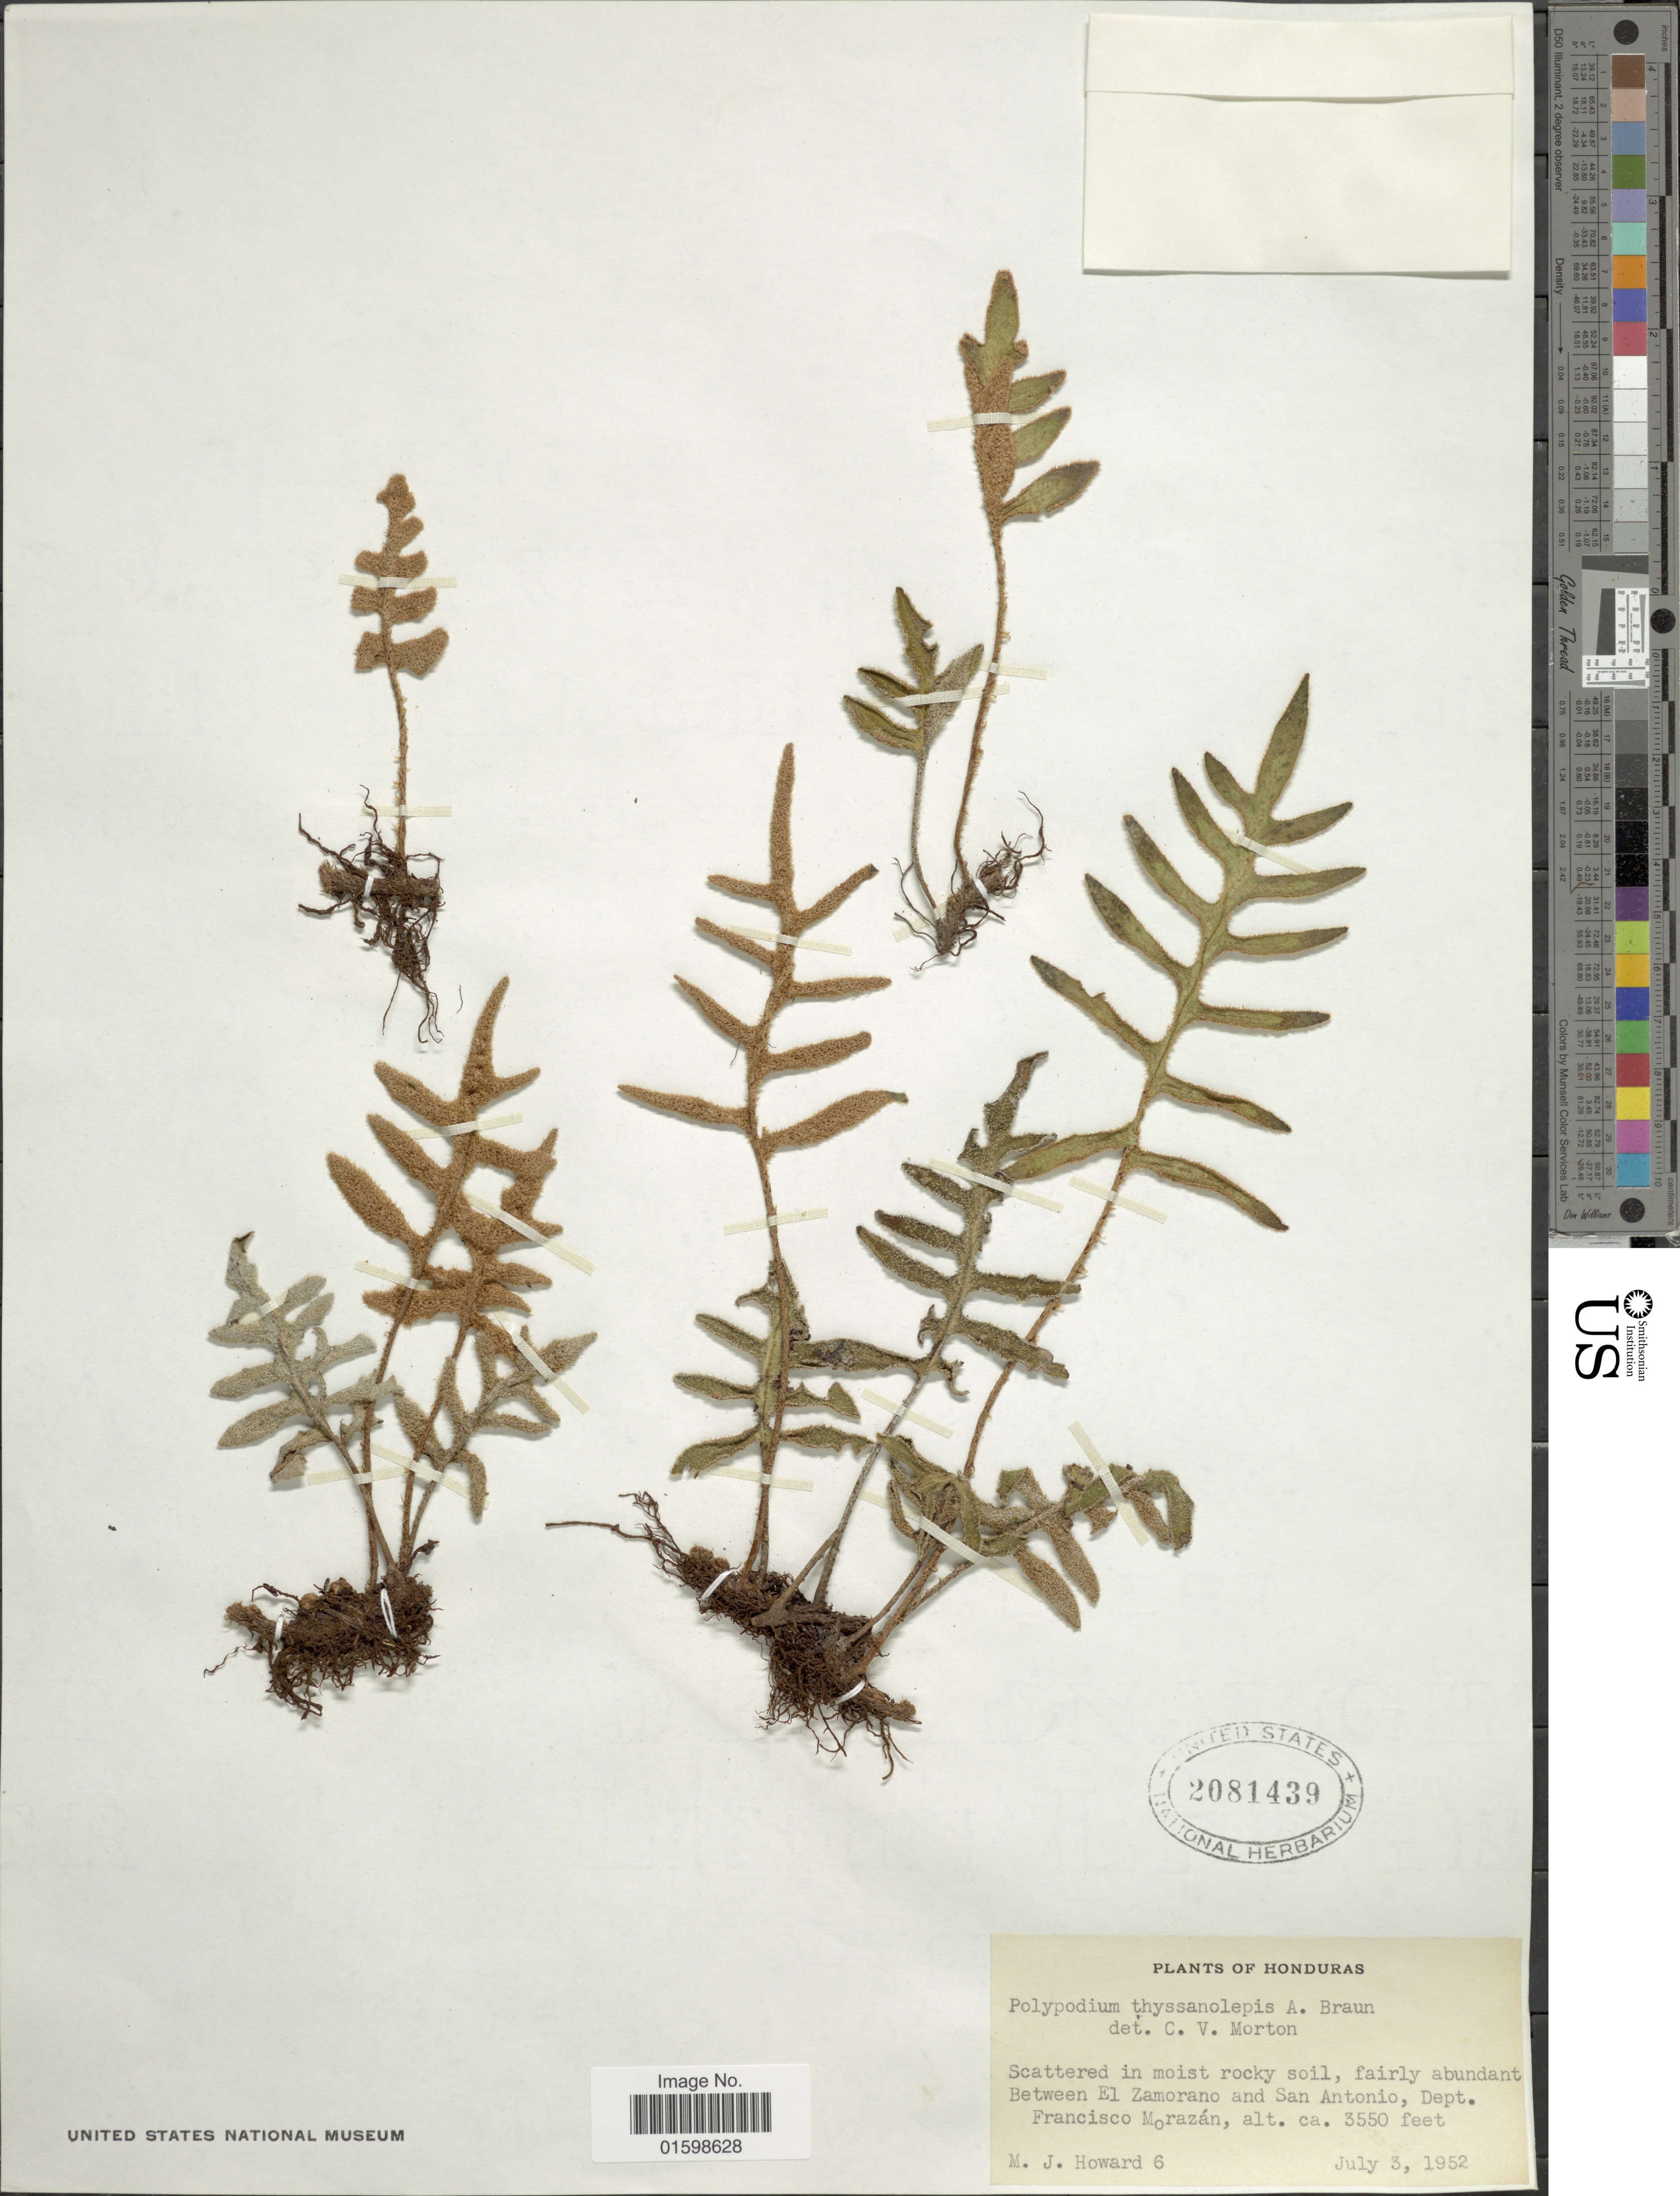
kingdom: Plantae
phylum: Tracheophyta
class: Polypodiopsida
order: Polypodiales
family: Polypodiaceae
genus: Pleopeltis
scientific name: Pleopeltis thyssanolepis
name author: (A. Braun ex Klotzsch) E.G. Andrews & Windham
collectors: M. Howard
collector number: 6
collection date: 1951-07-03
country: Honduras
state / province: Fco. Morazán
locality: Scattered in moist rocky soil, fairly abundant, between El Zamorano and San Antonio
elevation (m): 1082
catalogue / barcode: US 2081439